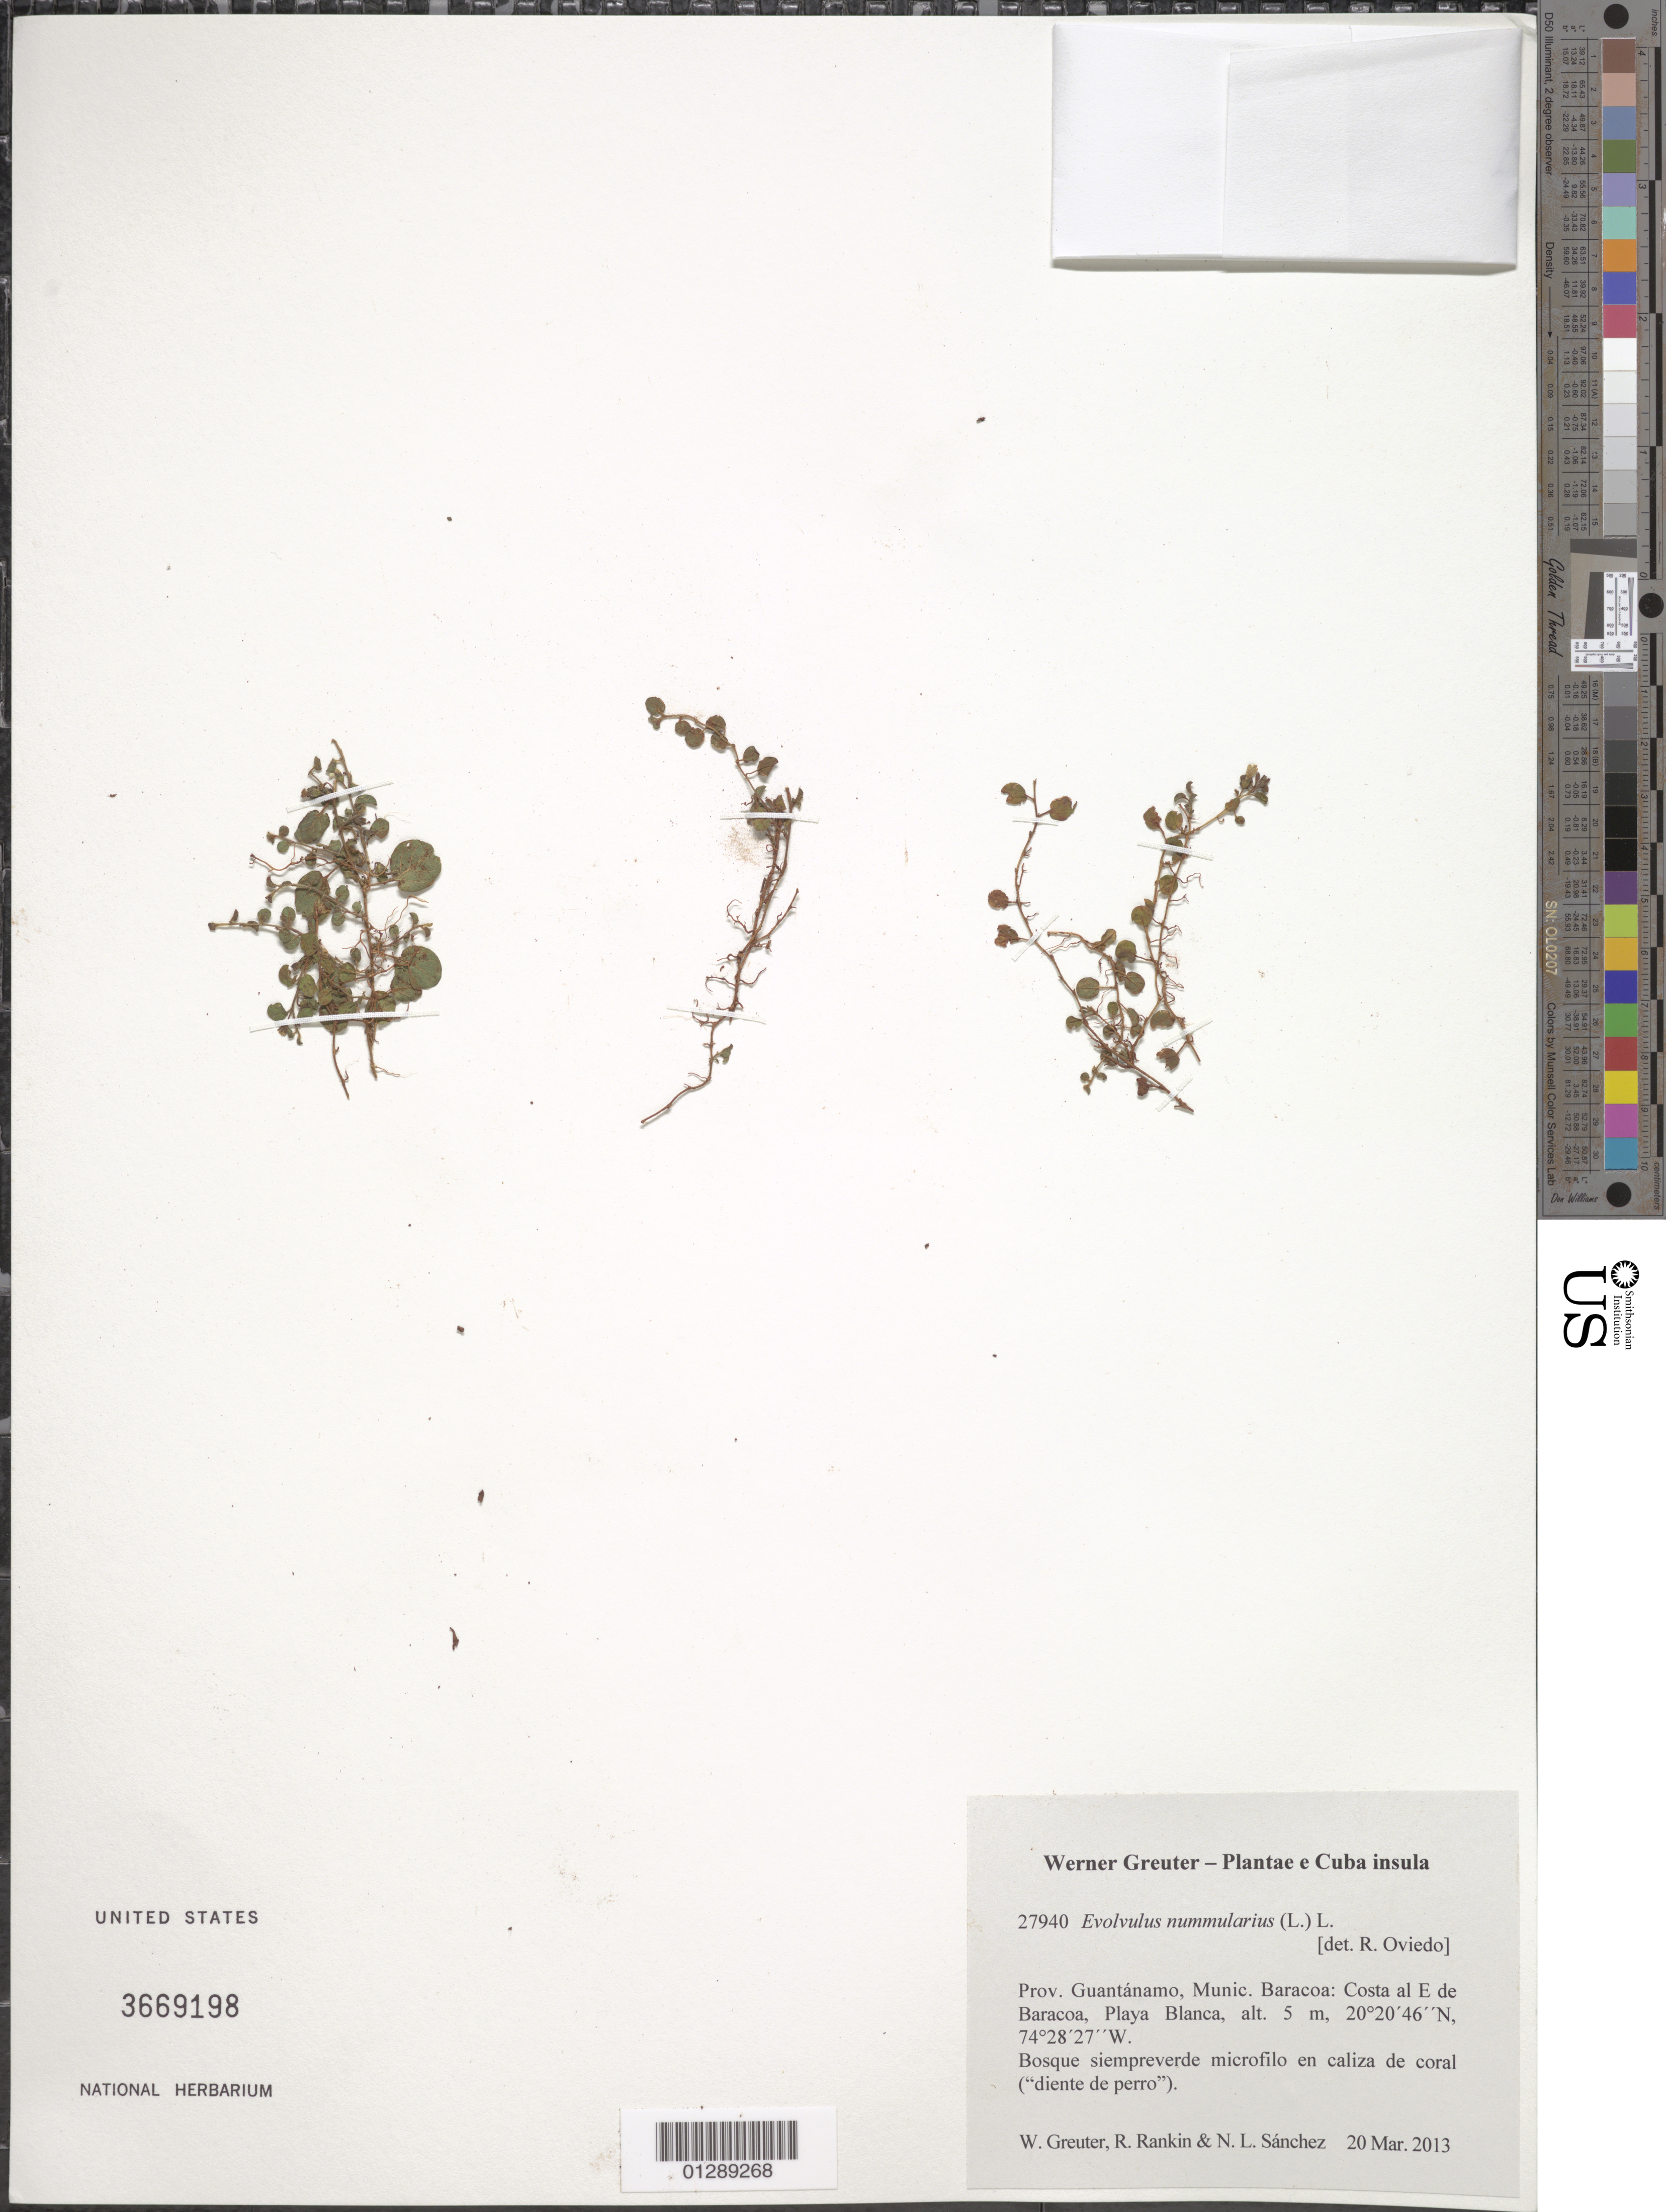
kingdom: Plantae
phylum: Tracheophyta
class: Magnoliopsida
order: Solanales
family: Convolvulaceae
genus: Evolvulus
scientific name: Evolvulus nummularius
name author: (L.) L.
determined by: Oviedo, R.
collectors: W. R. Greuter, R. Rankin Rodriguez & N. Sanchez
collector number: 27940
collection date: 2013-03-20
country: Cuba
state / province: Guantanamo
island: Cuba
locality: Munic. Baracoa: Costa al E de Baracoa, Playa Blanca.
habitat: Bosque siempreverde microfilo en caliza se coral ("diente de perro").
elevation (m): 5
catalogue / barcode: US 3669198